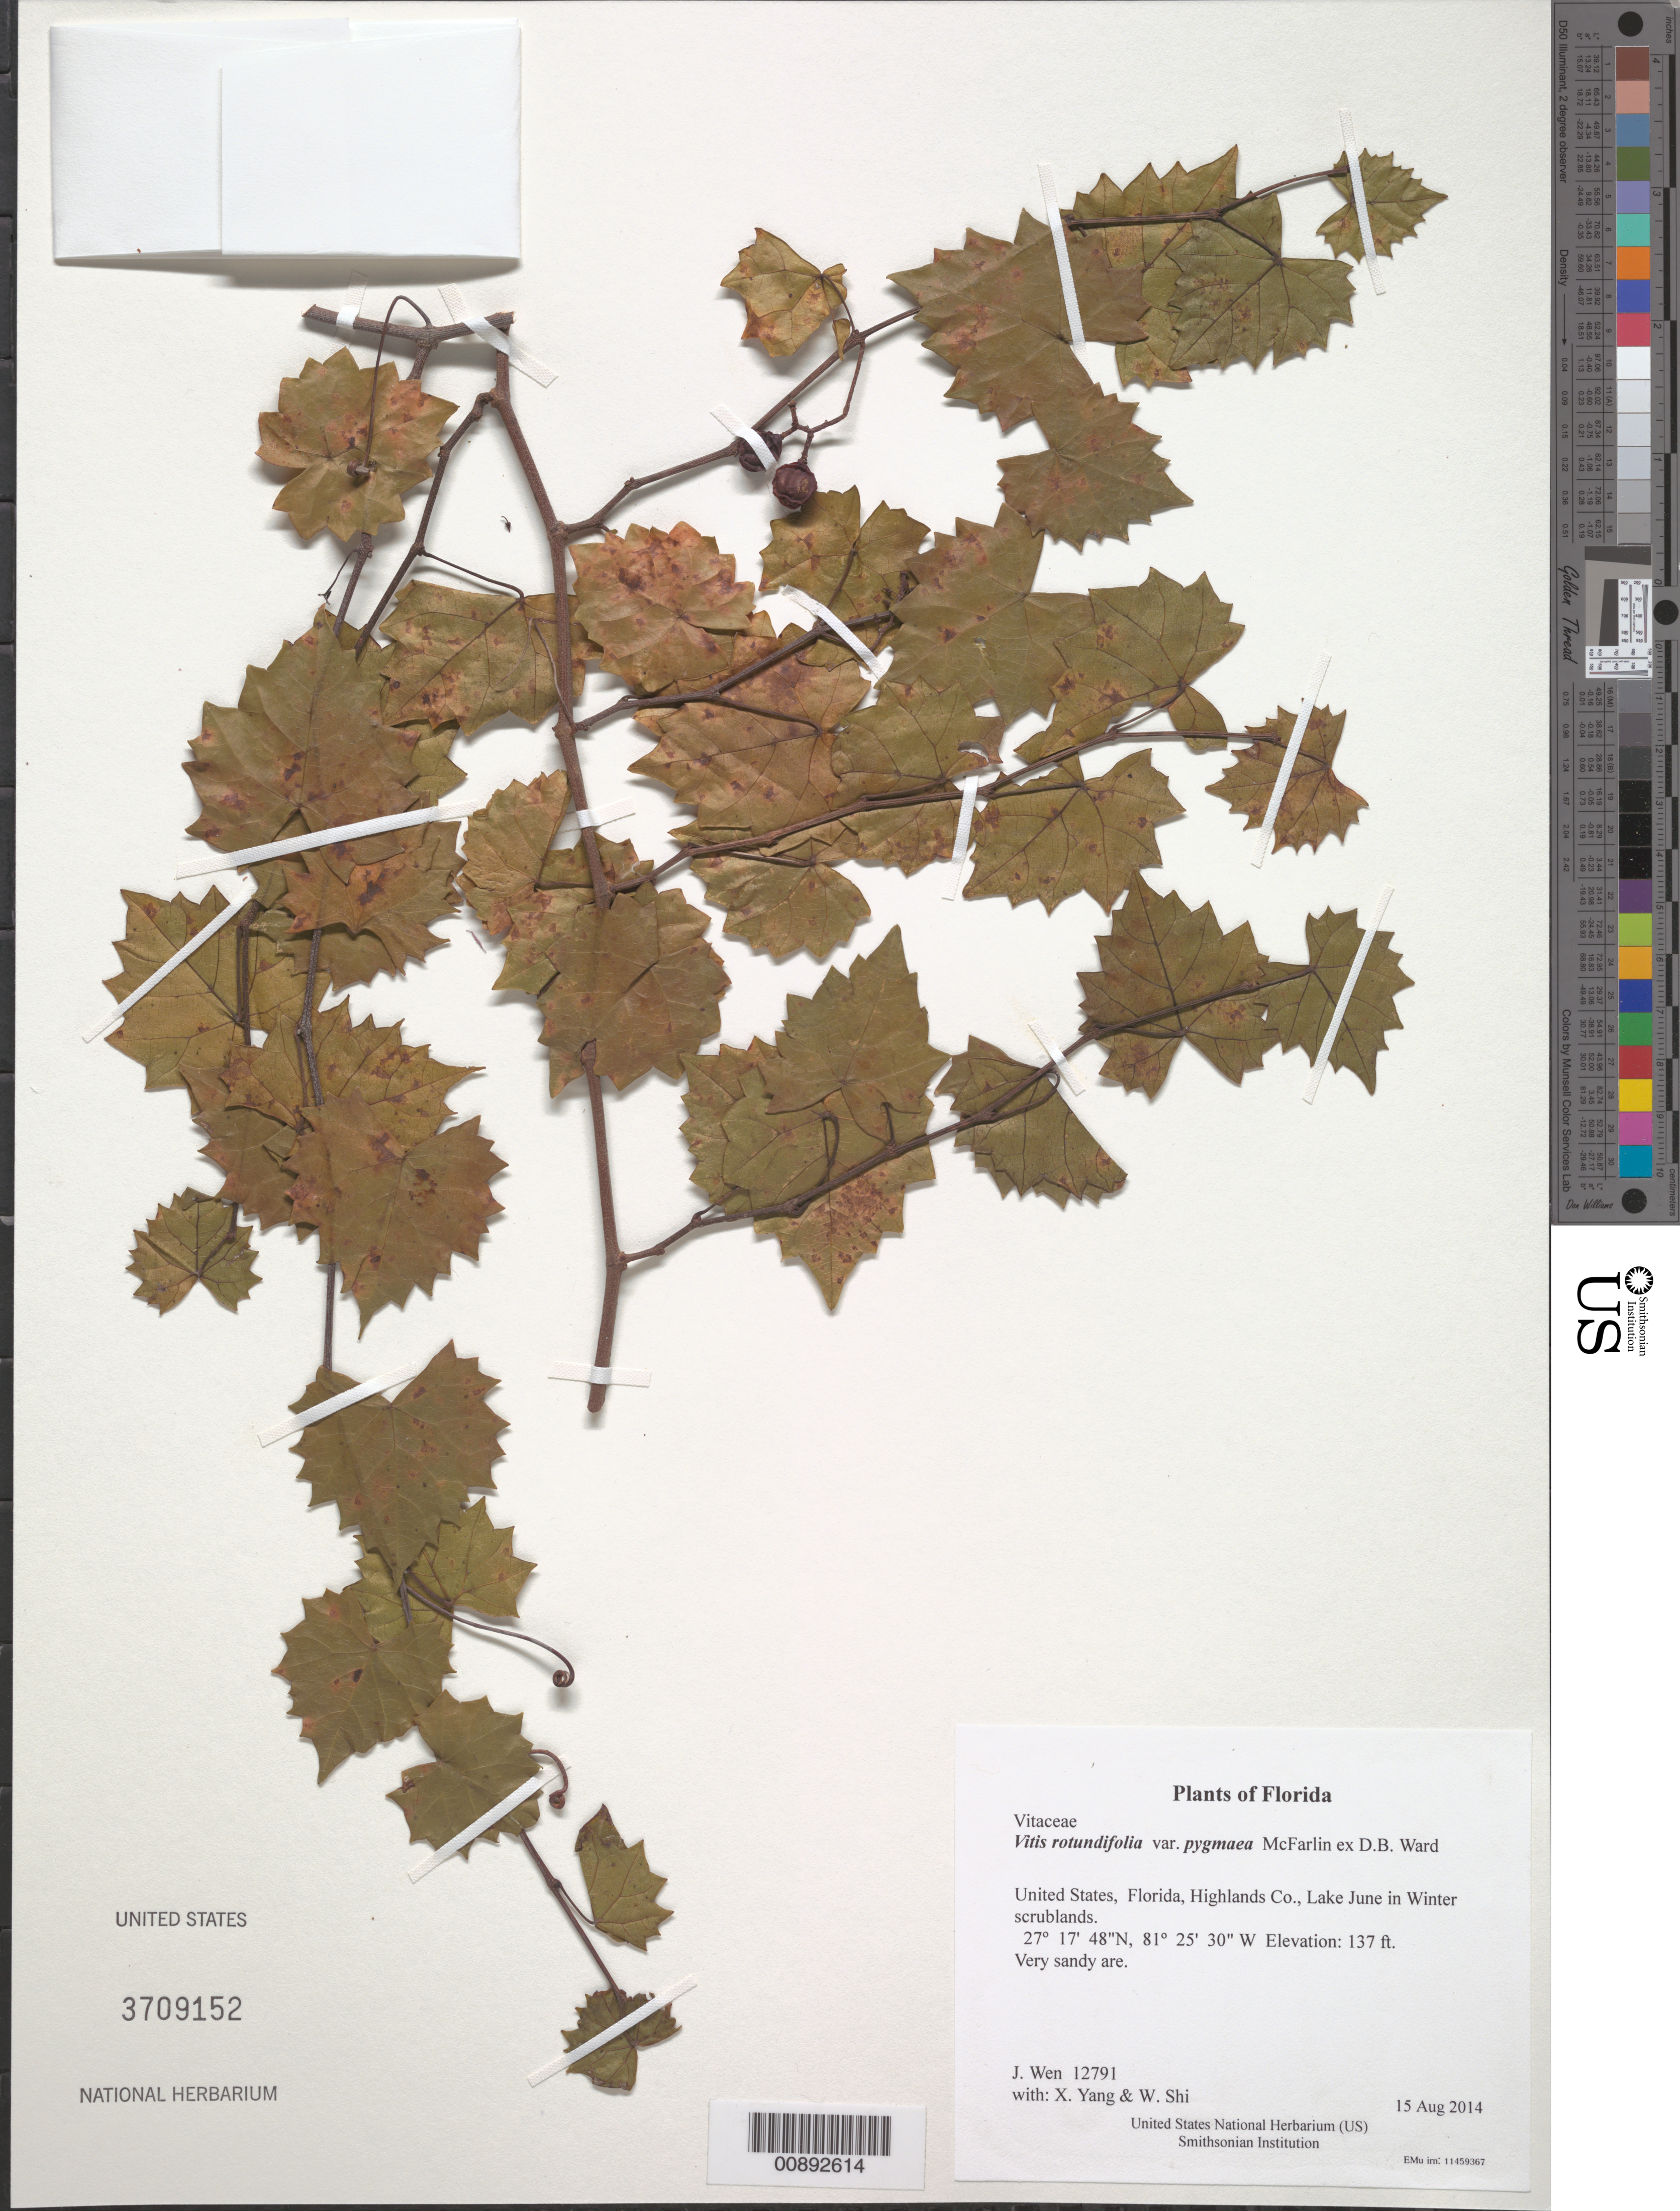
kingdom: Plantae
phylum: Tracheophyta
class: Magnoliopsida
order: Vitales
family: Vitaceae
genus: Vitis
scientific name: Vitis rotundifolia var. pygmaea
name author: McFarlin ex D.B. Ward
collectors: J. Wen, X. Yang & W. Shi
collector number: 12791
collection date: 2014-08-15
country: United States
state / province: Florida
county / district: Highlands Co.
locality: Lake June in Winter scrublands.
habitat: Very sandy area.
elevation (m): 42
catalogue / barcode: US 3709152